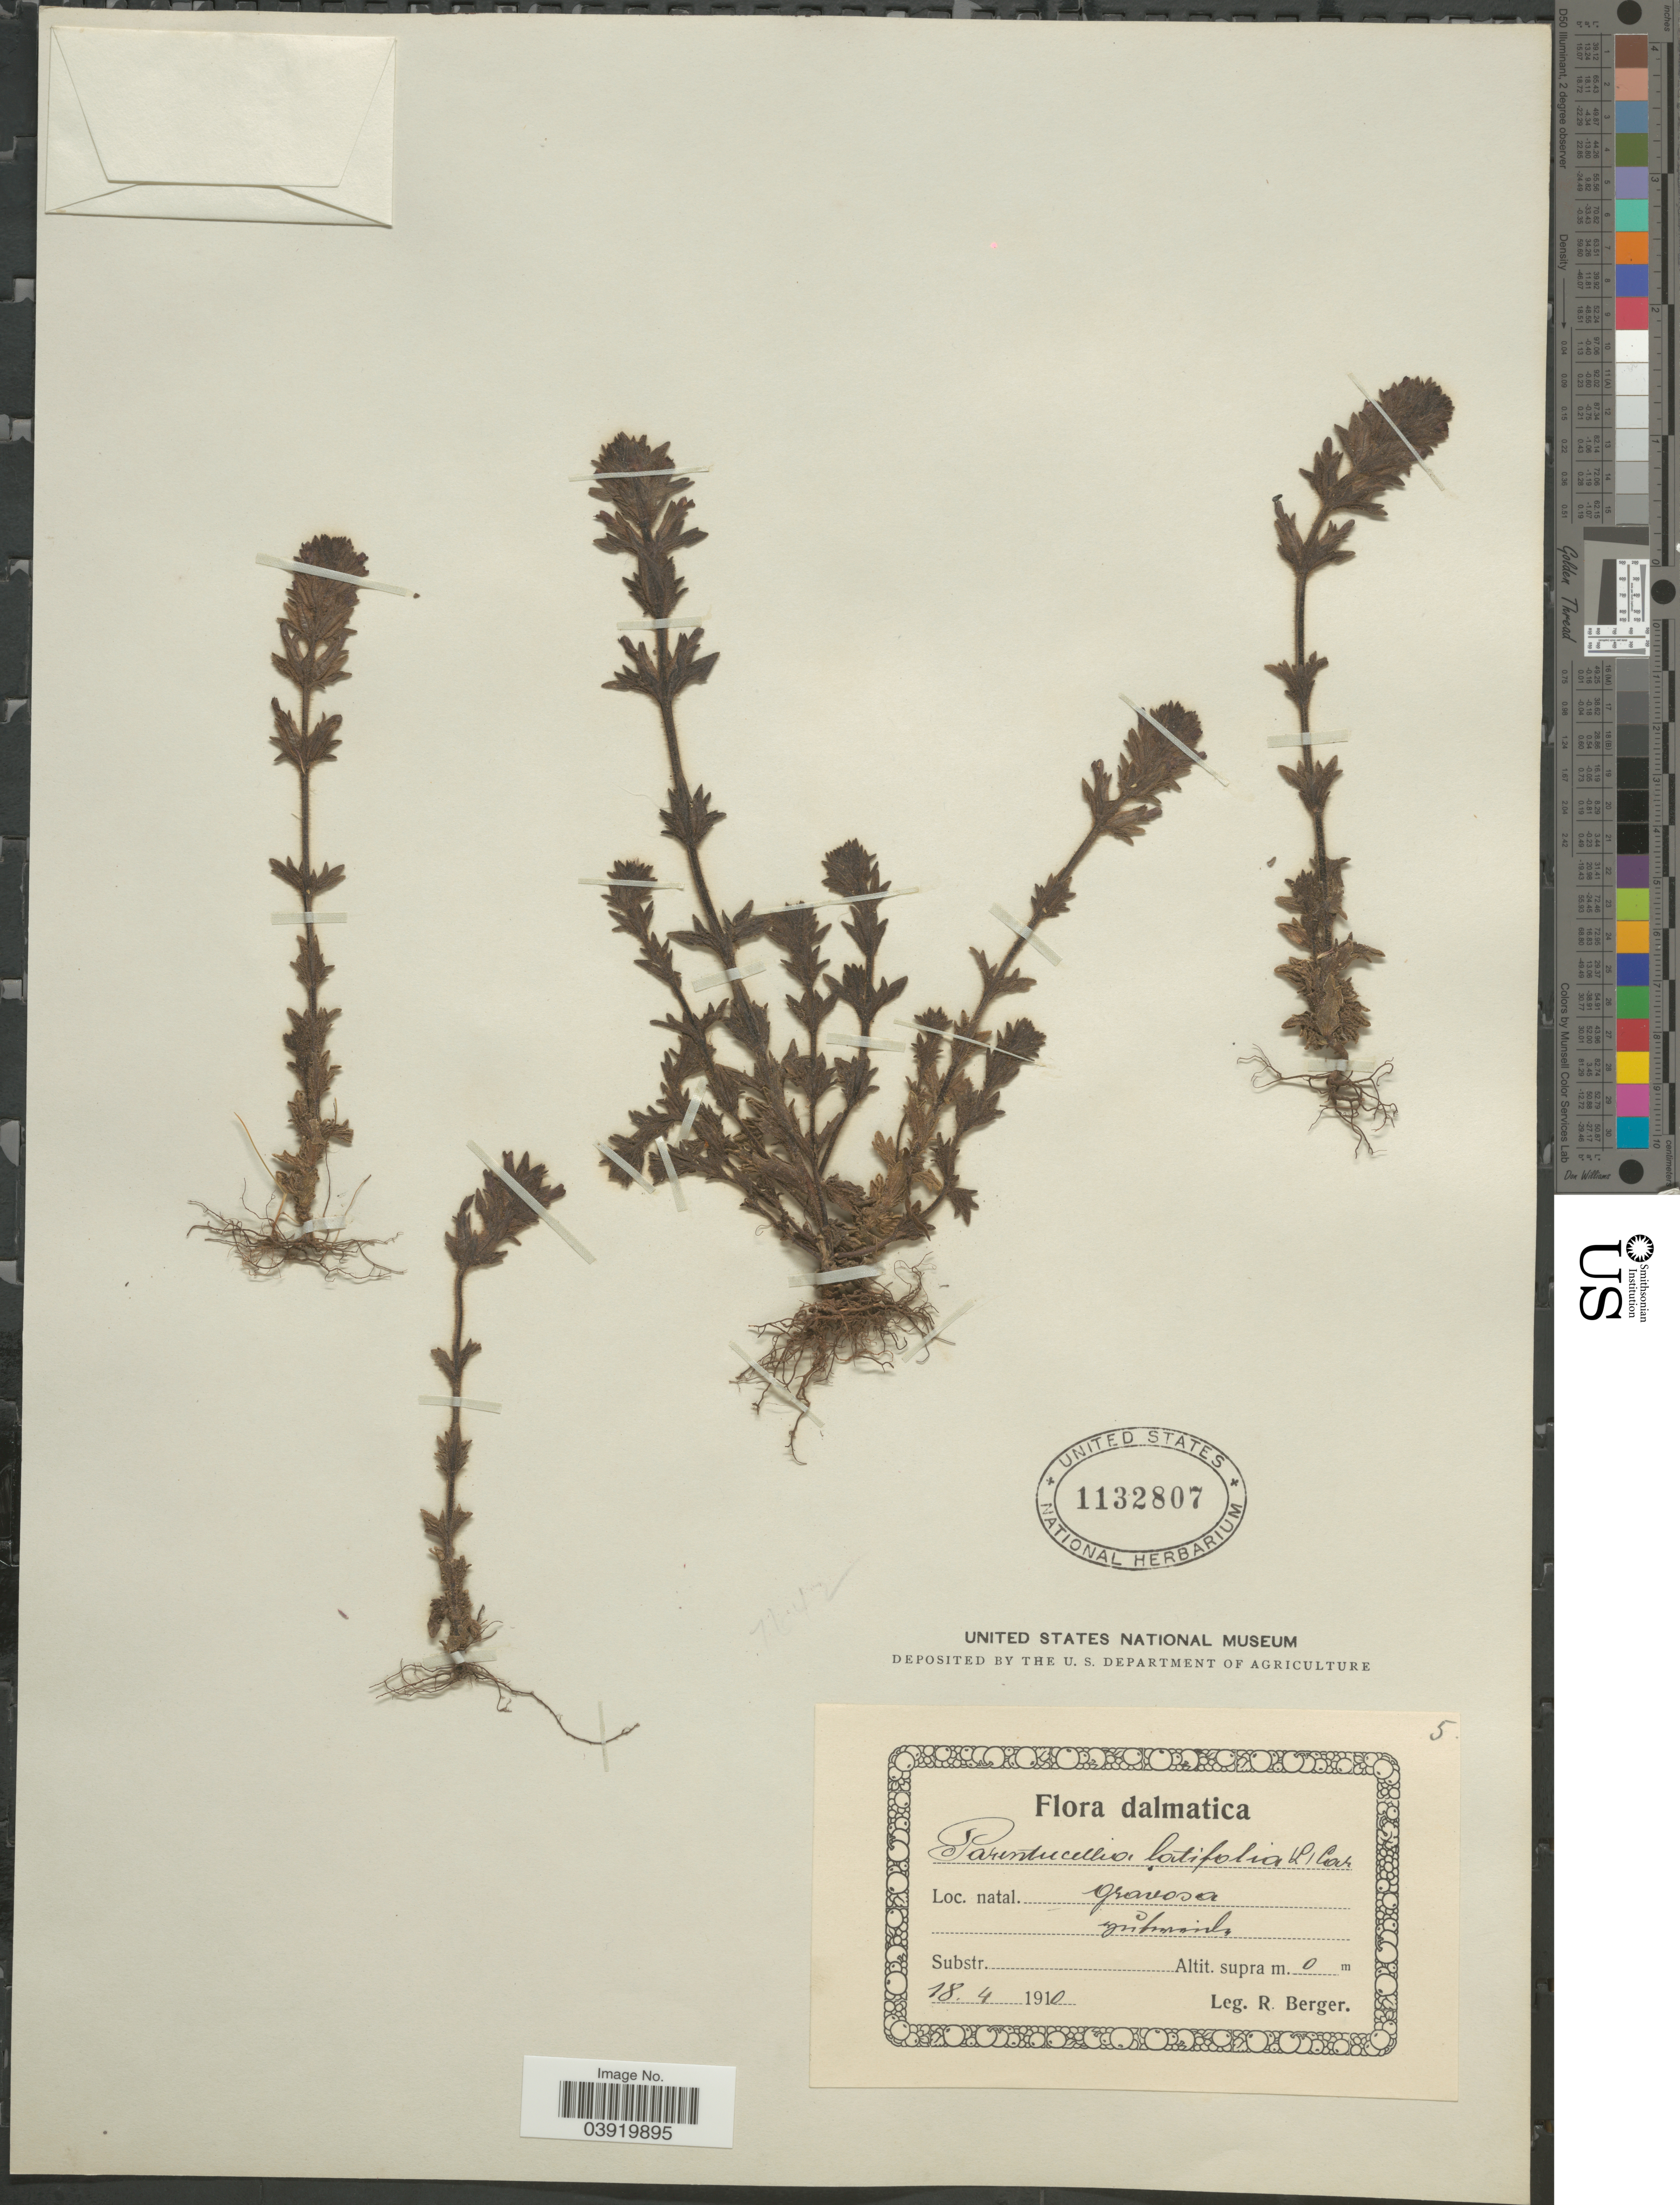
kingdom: Plantae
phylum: Tracheophyta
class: Magnoliopsida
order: Lamiales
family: Orobanchaceae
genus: Parentucellia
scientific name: Parentucellia latifolia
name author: (L.) Caruel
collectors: R. Berger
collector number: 5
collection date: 1910-04-18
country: Croatia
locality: Dalmatica. Gravosa.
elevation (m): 0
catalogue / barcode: US 1132807